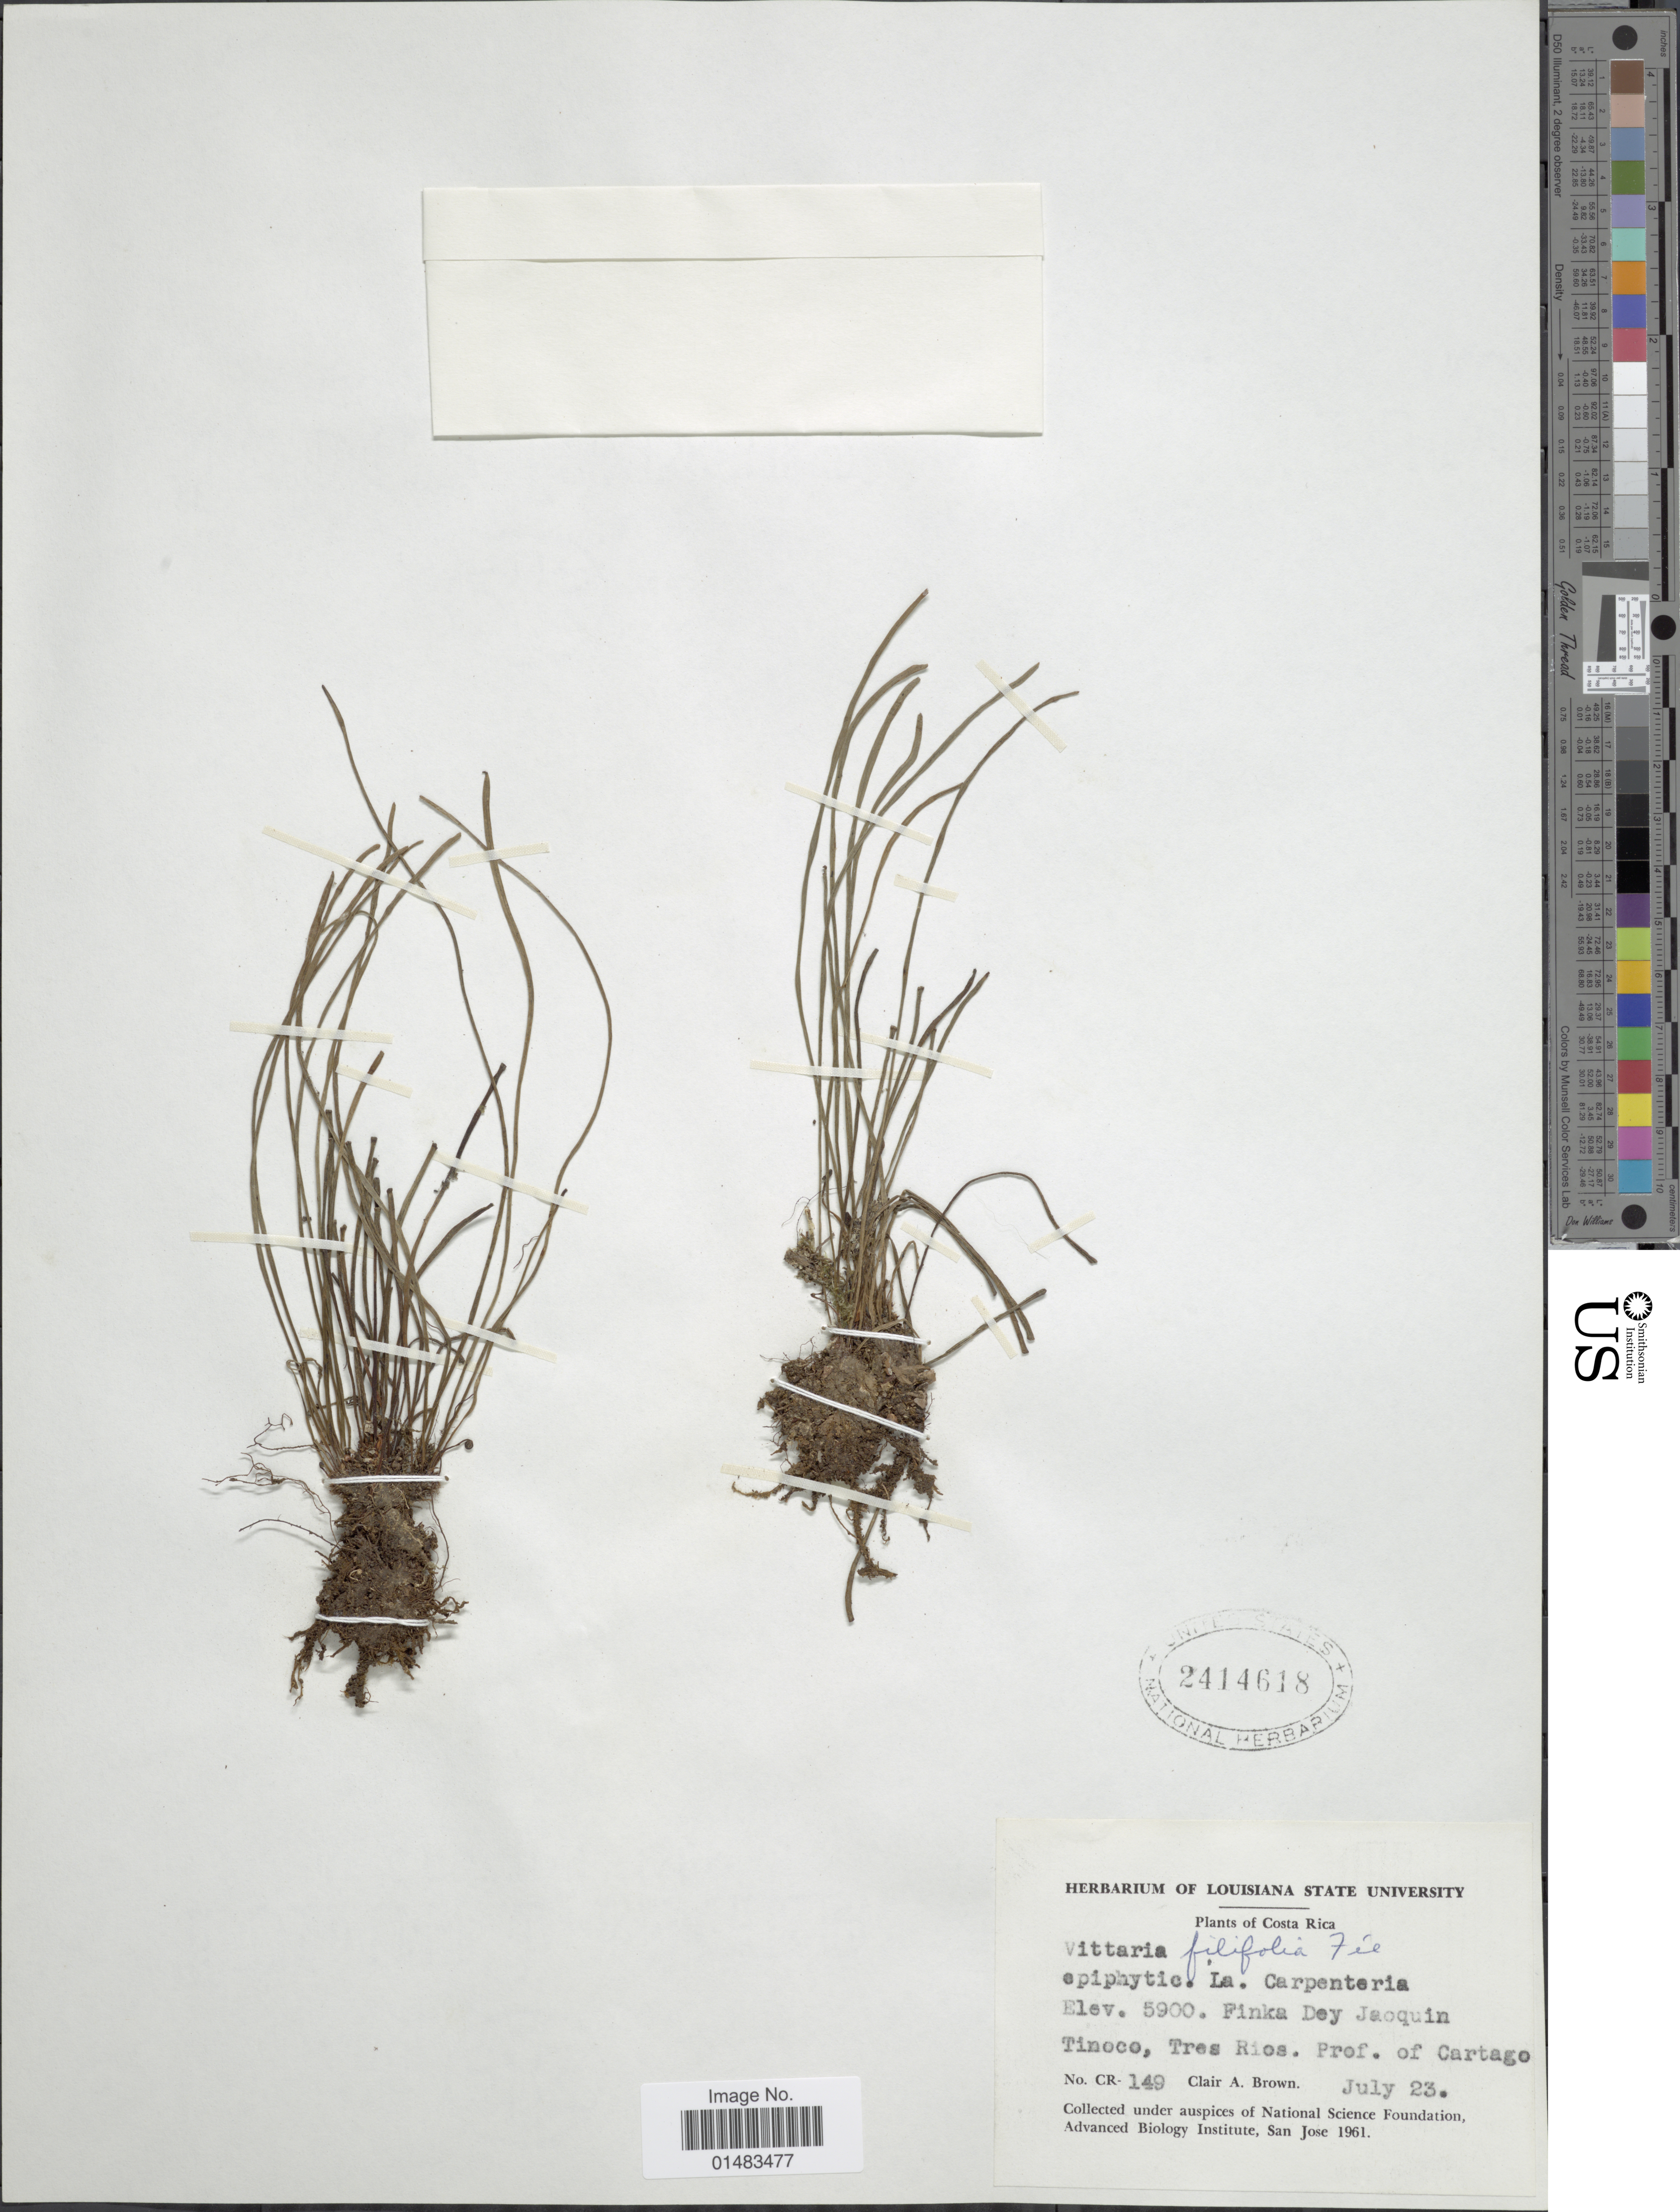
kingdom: Plantae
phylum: Tracheophyta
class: Polypodiopsida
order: Polypodiales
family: Pteridaceae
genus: Vittaria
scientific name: Vittaria graminifolia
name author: Kaulf.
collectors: C. A. Brown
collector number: CR-149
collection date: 1961-07-23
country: Costa Rica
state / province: Cartago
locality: Costa Rica, Epiphytic. La. Carpenteria, Finka Dey Jaoquin, Tinoco, Tres Rios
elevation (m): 1798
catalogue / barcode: US 2414618